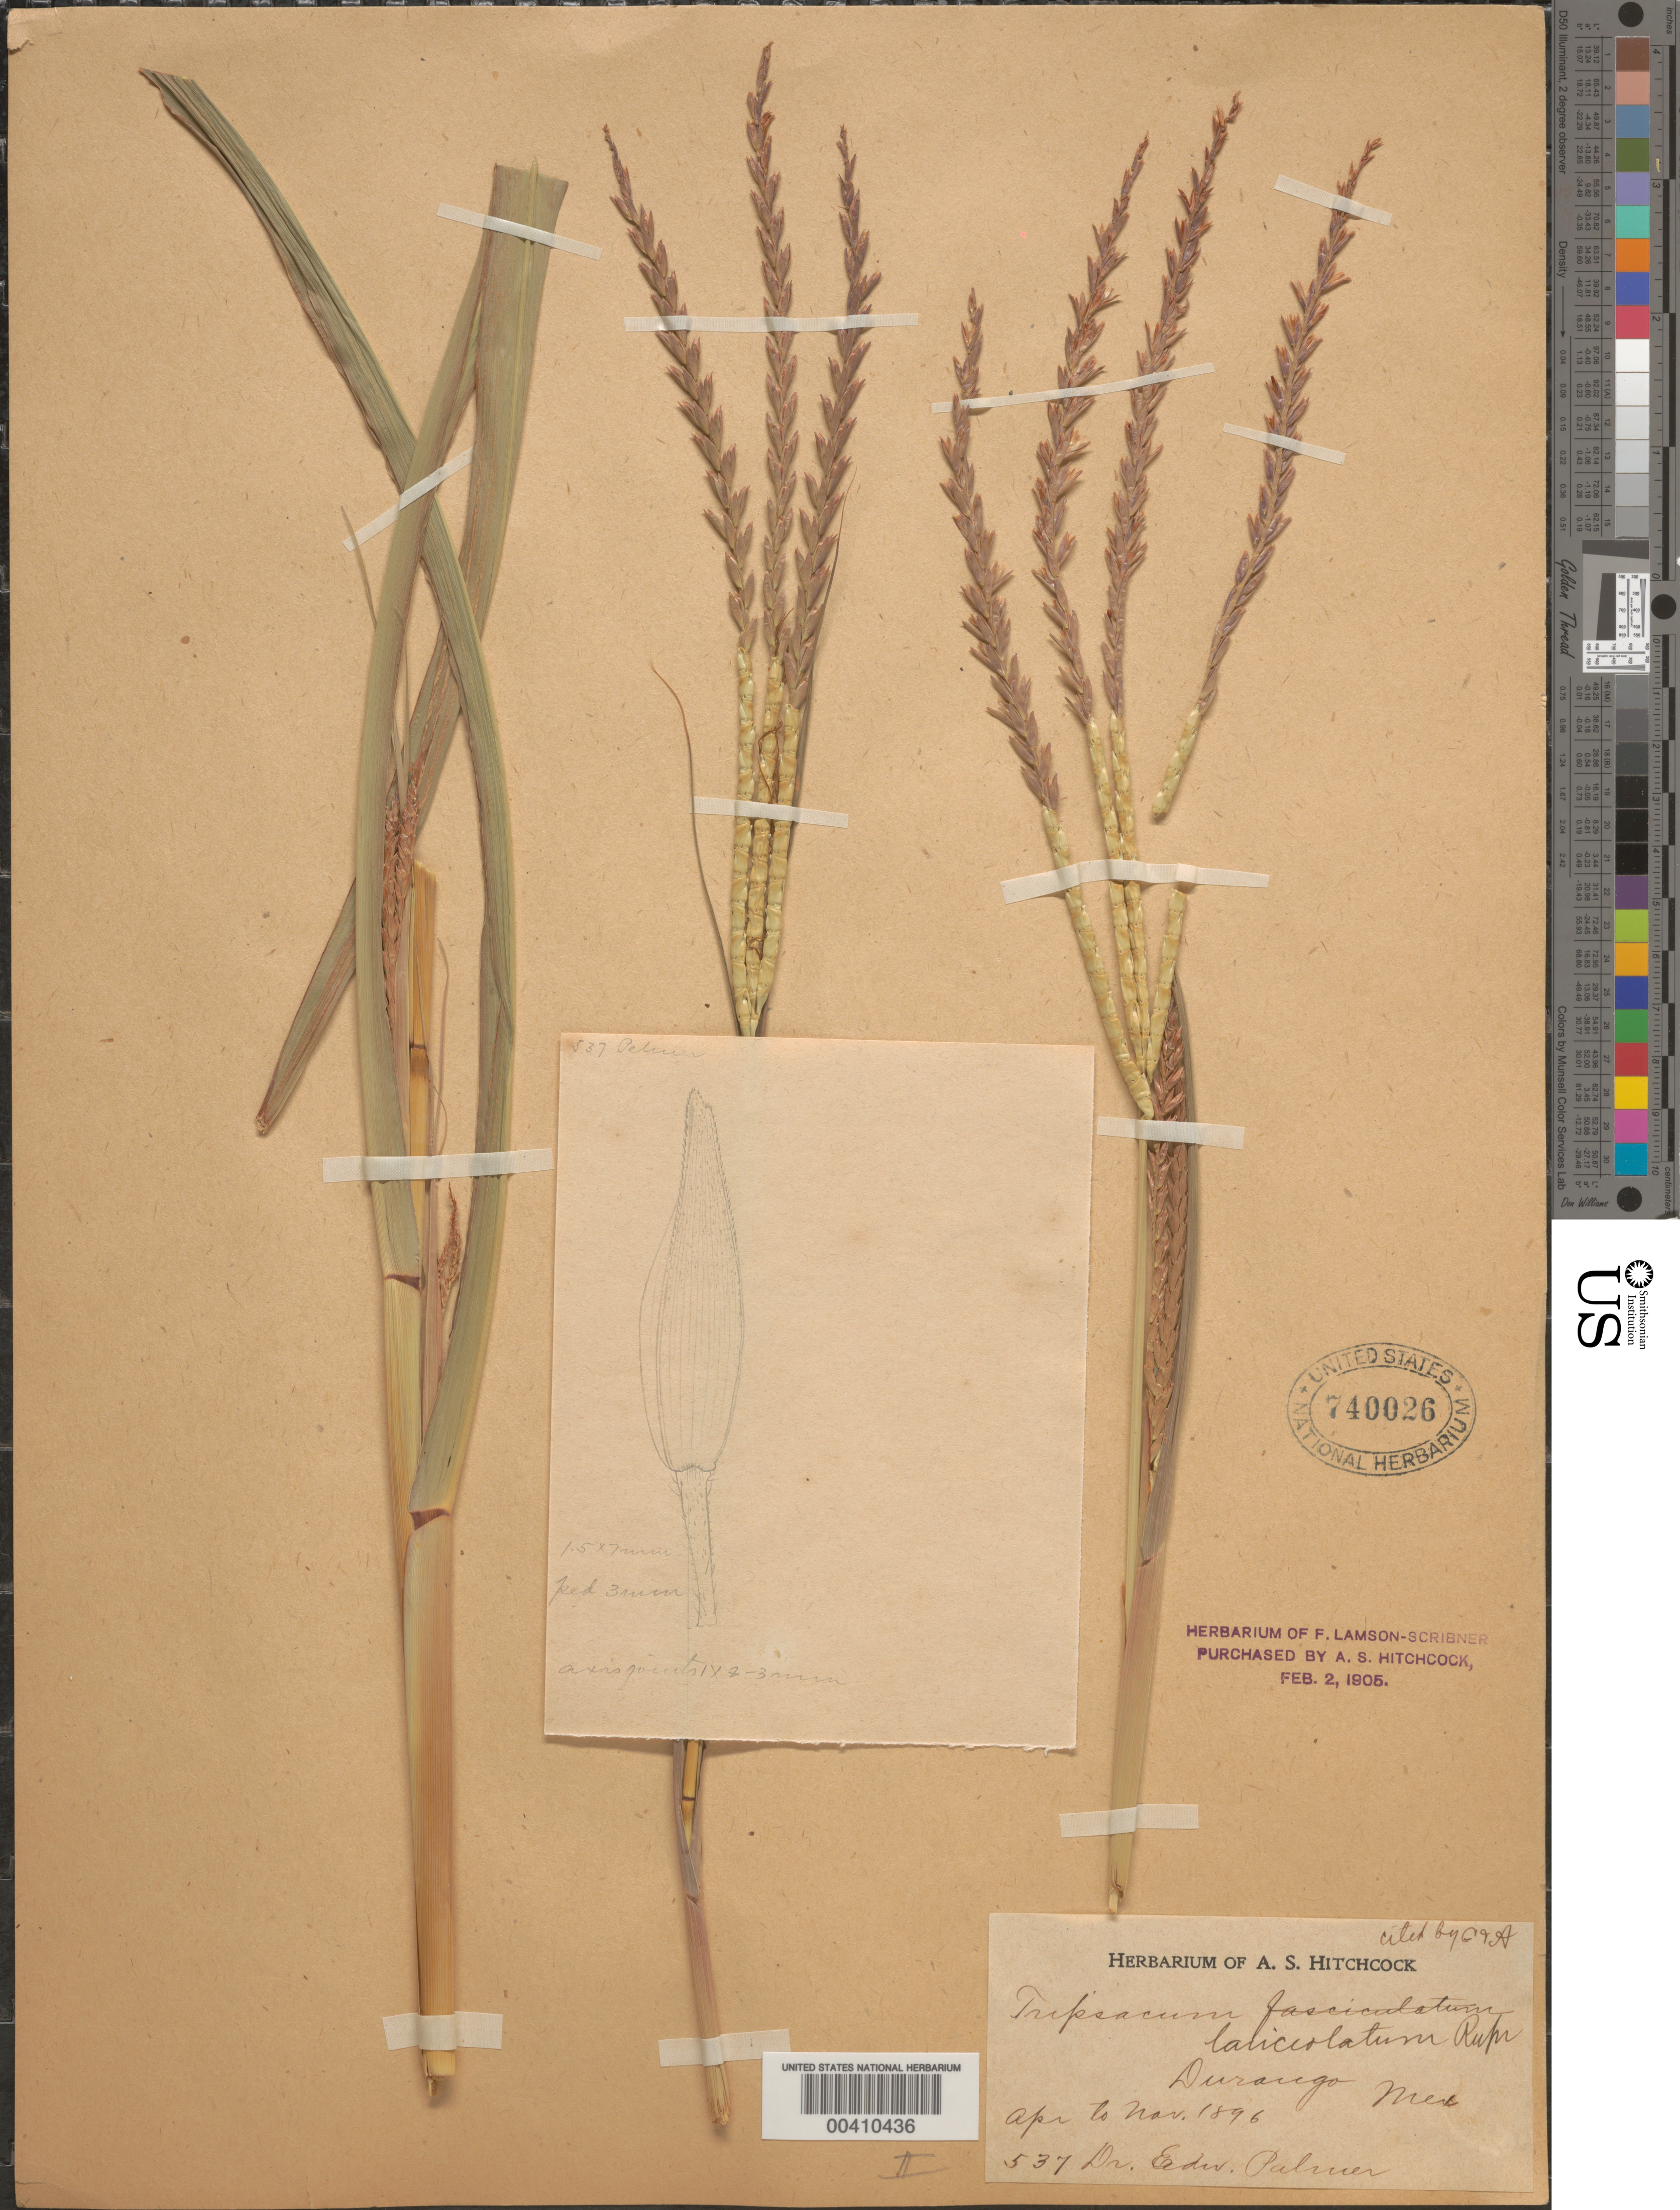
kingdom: Plantae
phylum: Tracheophyta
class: Liliopsida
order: Poales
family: Poaceae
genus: Tripsacum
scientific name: Tripsacum lanceolatum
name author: Rupr. ex E. Fourn.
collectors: E. Palmer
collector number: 537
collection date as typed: Apr 1896 to Nov 1896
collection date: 1896-04/1896-11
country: Mexico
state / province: Durango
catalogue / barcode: US 740026